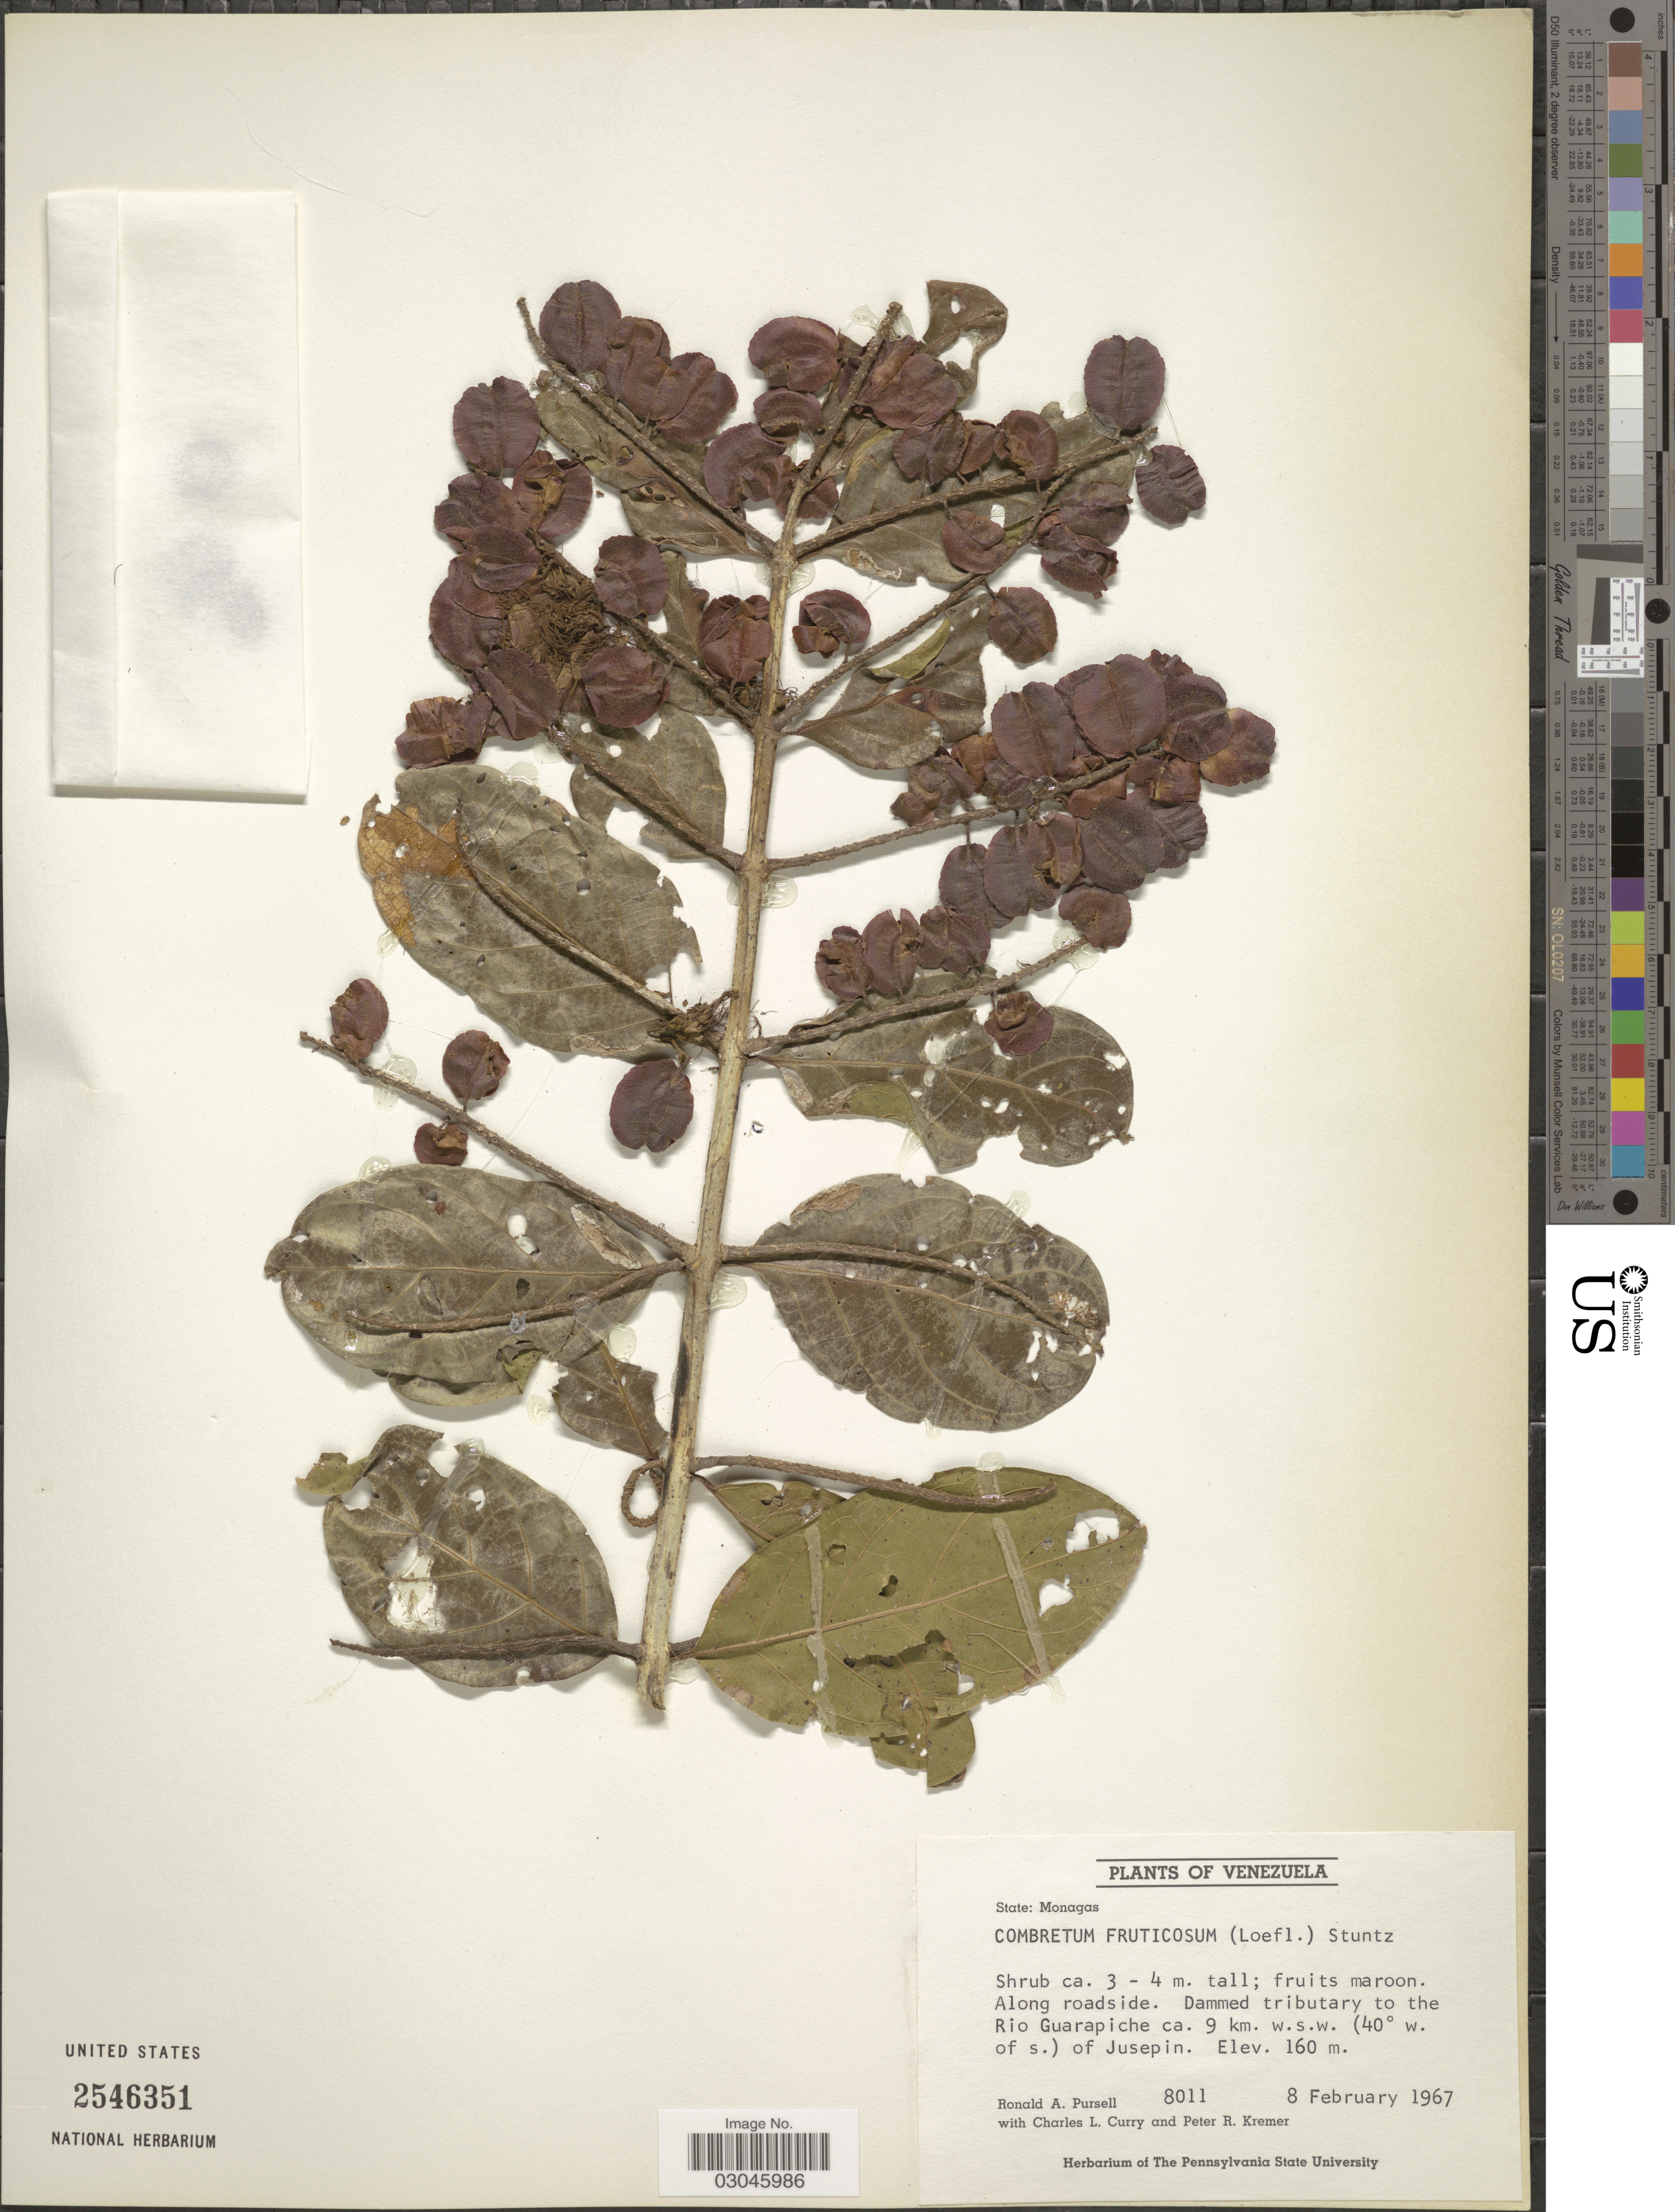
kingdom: Plantae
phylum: Tracheophyta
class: Magnoliopsida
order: Myrtales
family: Combretaceae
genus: Combretum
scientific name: Combretum fruticosum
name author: (Loefl.) Stuntz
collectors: R. A. Pursell, C. L. Curry & P. Kremer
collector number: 8011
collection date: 1967-02-08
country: Venezuela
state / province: Monagas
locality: Dammed tributary to the Rio Guarapiche ca. 9 km. w.s.w. (40° w. of s.) Jusepin.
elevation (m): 160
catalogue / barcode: US 2546351